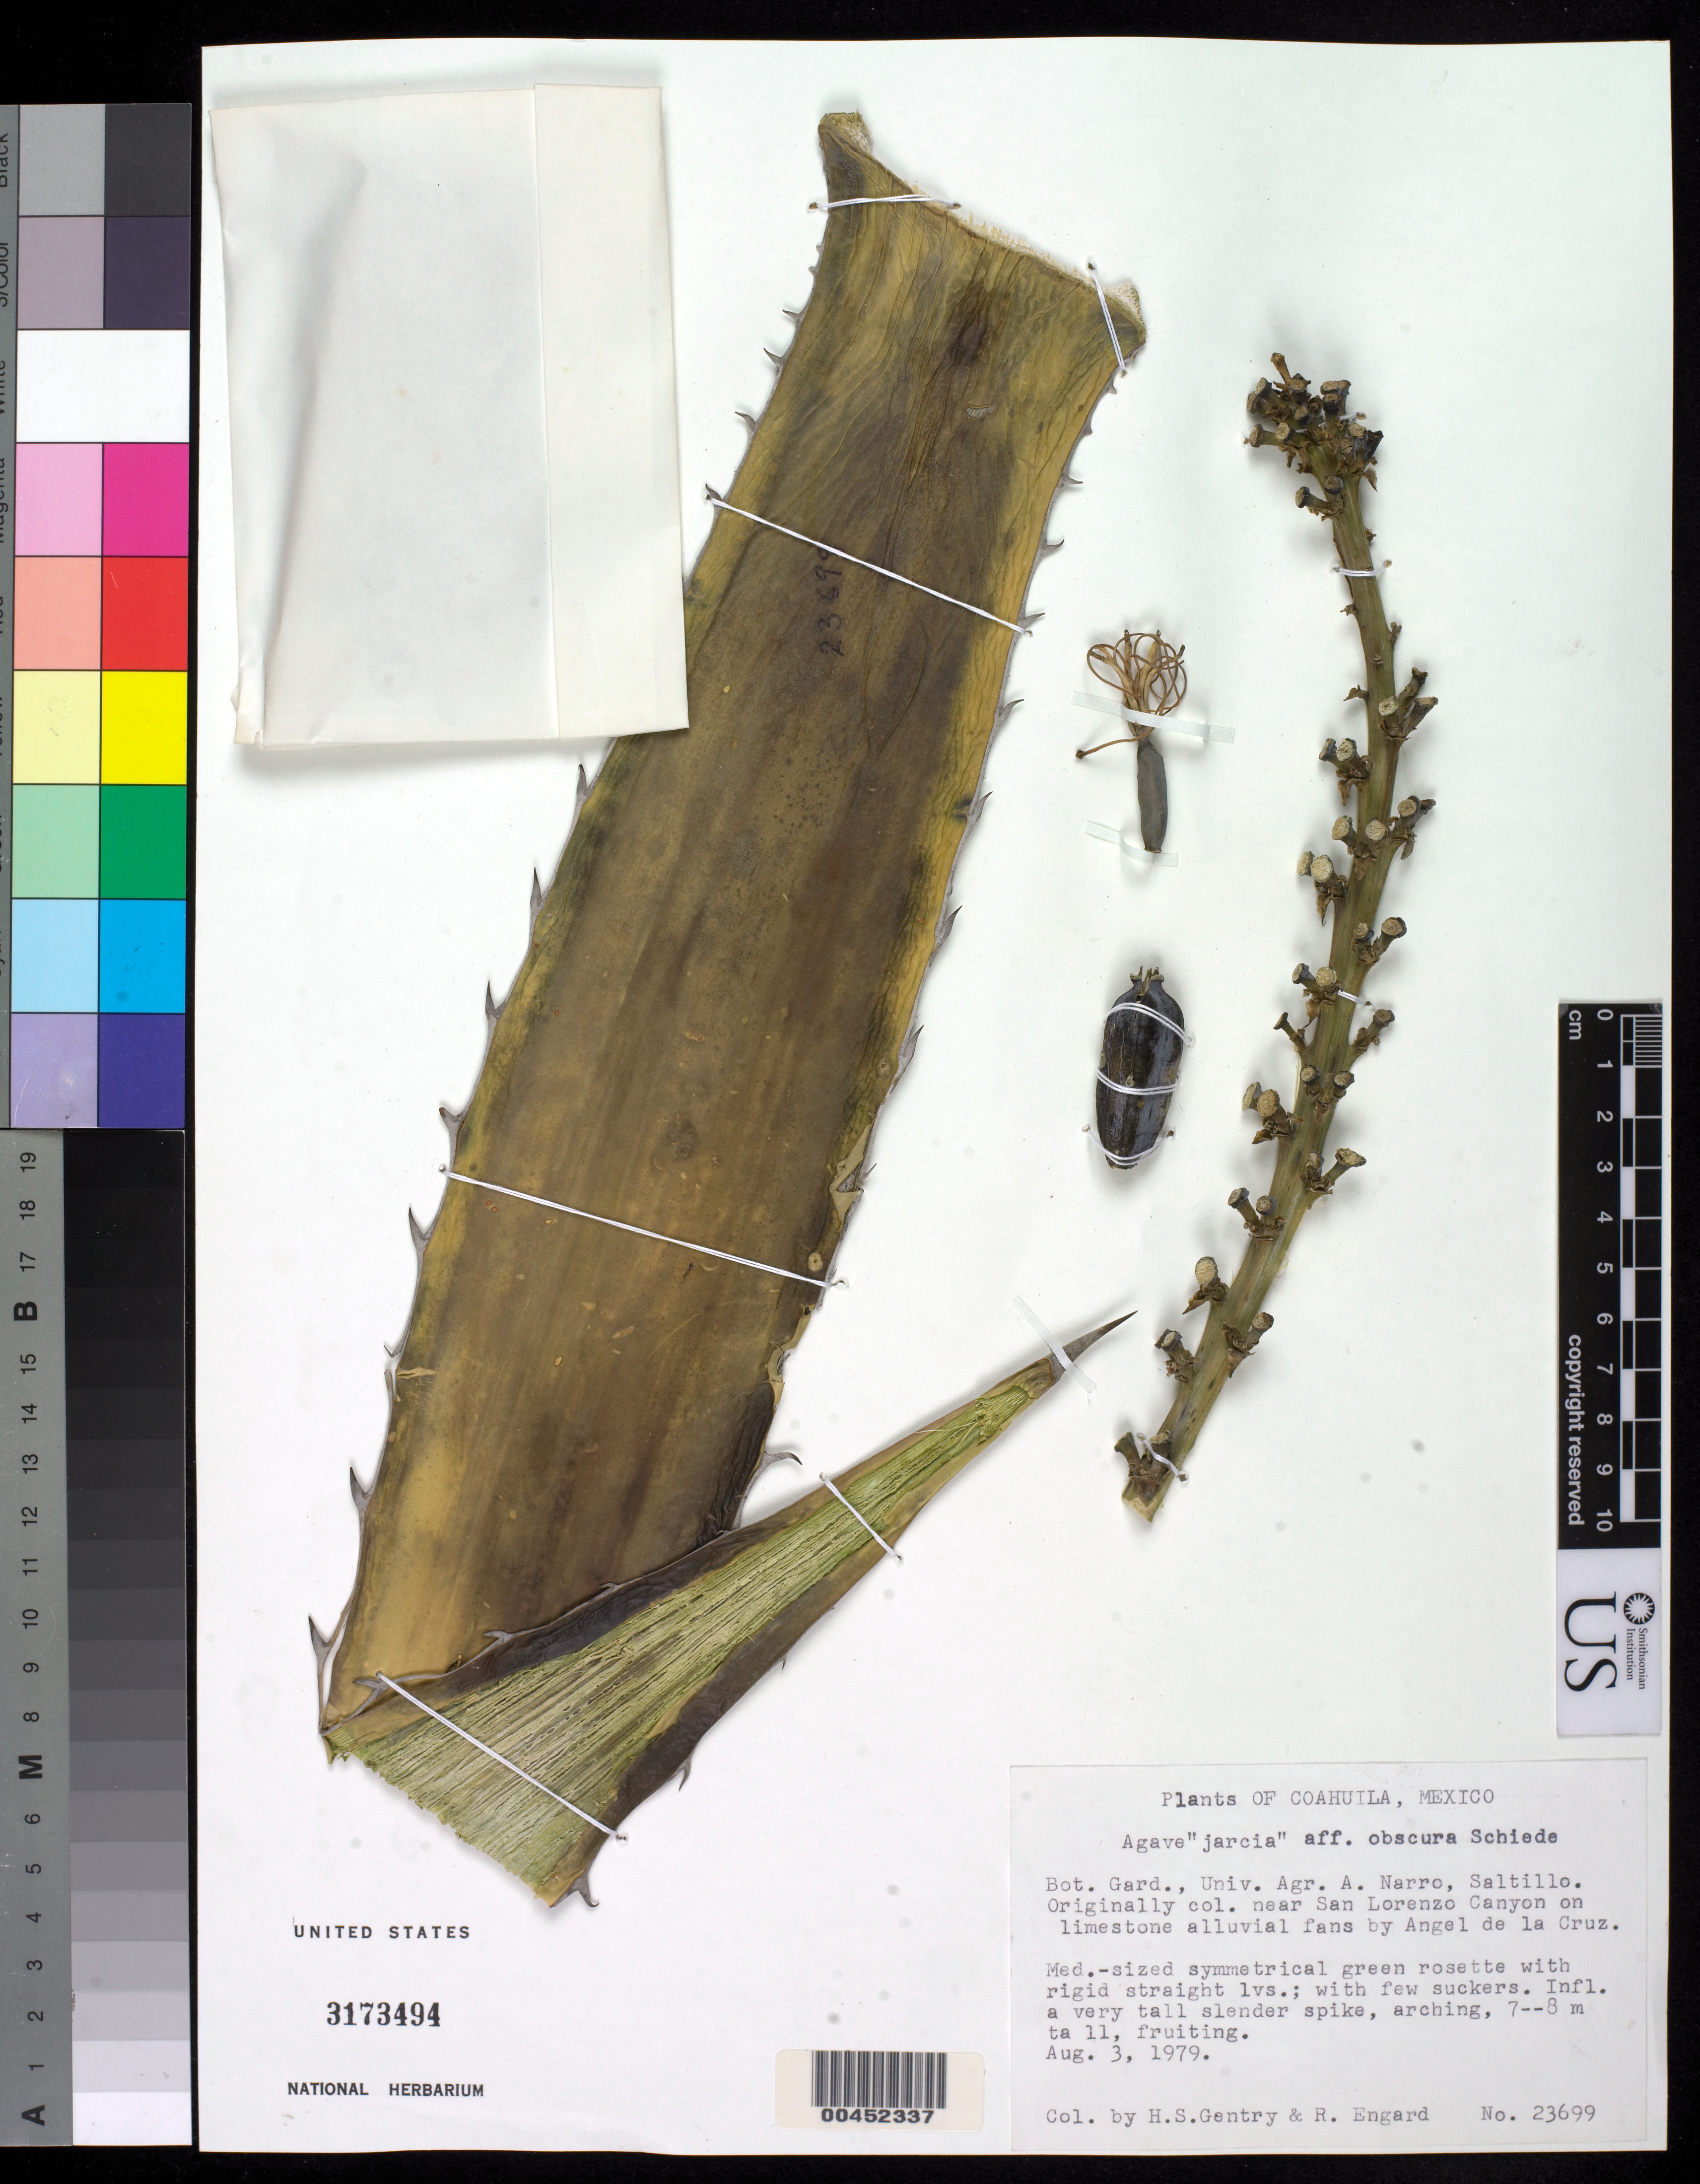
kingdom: Plantae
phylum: Tracheophyta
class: Liliopsida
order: Asparagales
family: Asparagaceae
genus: Agave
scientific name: Agave obscura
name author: Schiede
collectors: H. S. Gentry & R. Engard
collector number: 23699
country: Mexico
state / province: Coahuila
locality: Near San Lorenzo Canyon, by Angel de La Cruz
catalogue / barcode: US 3173494